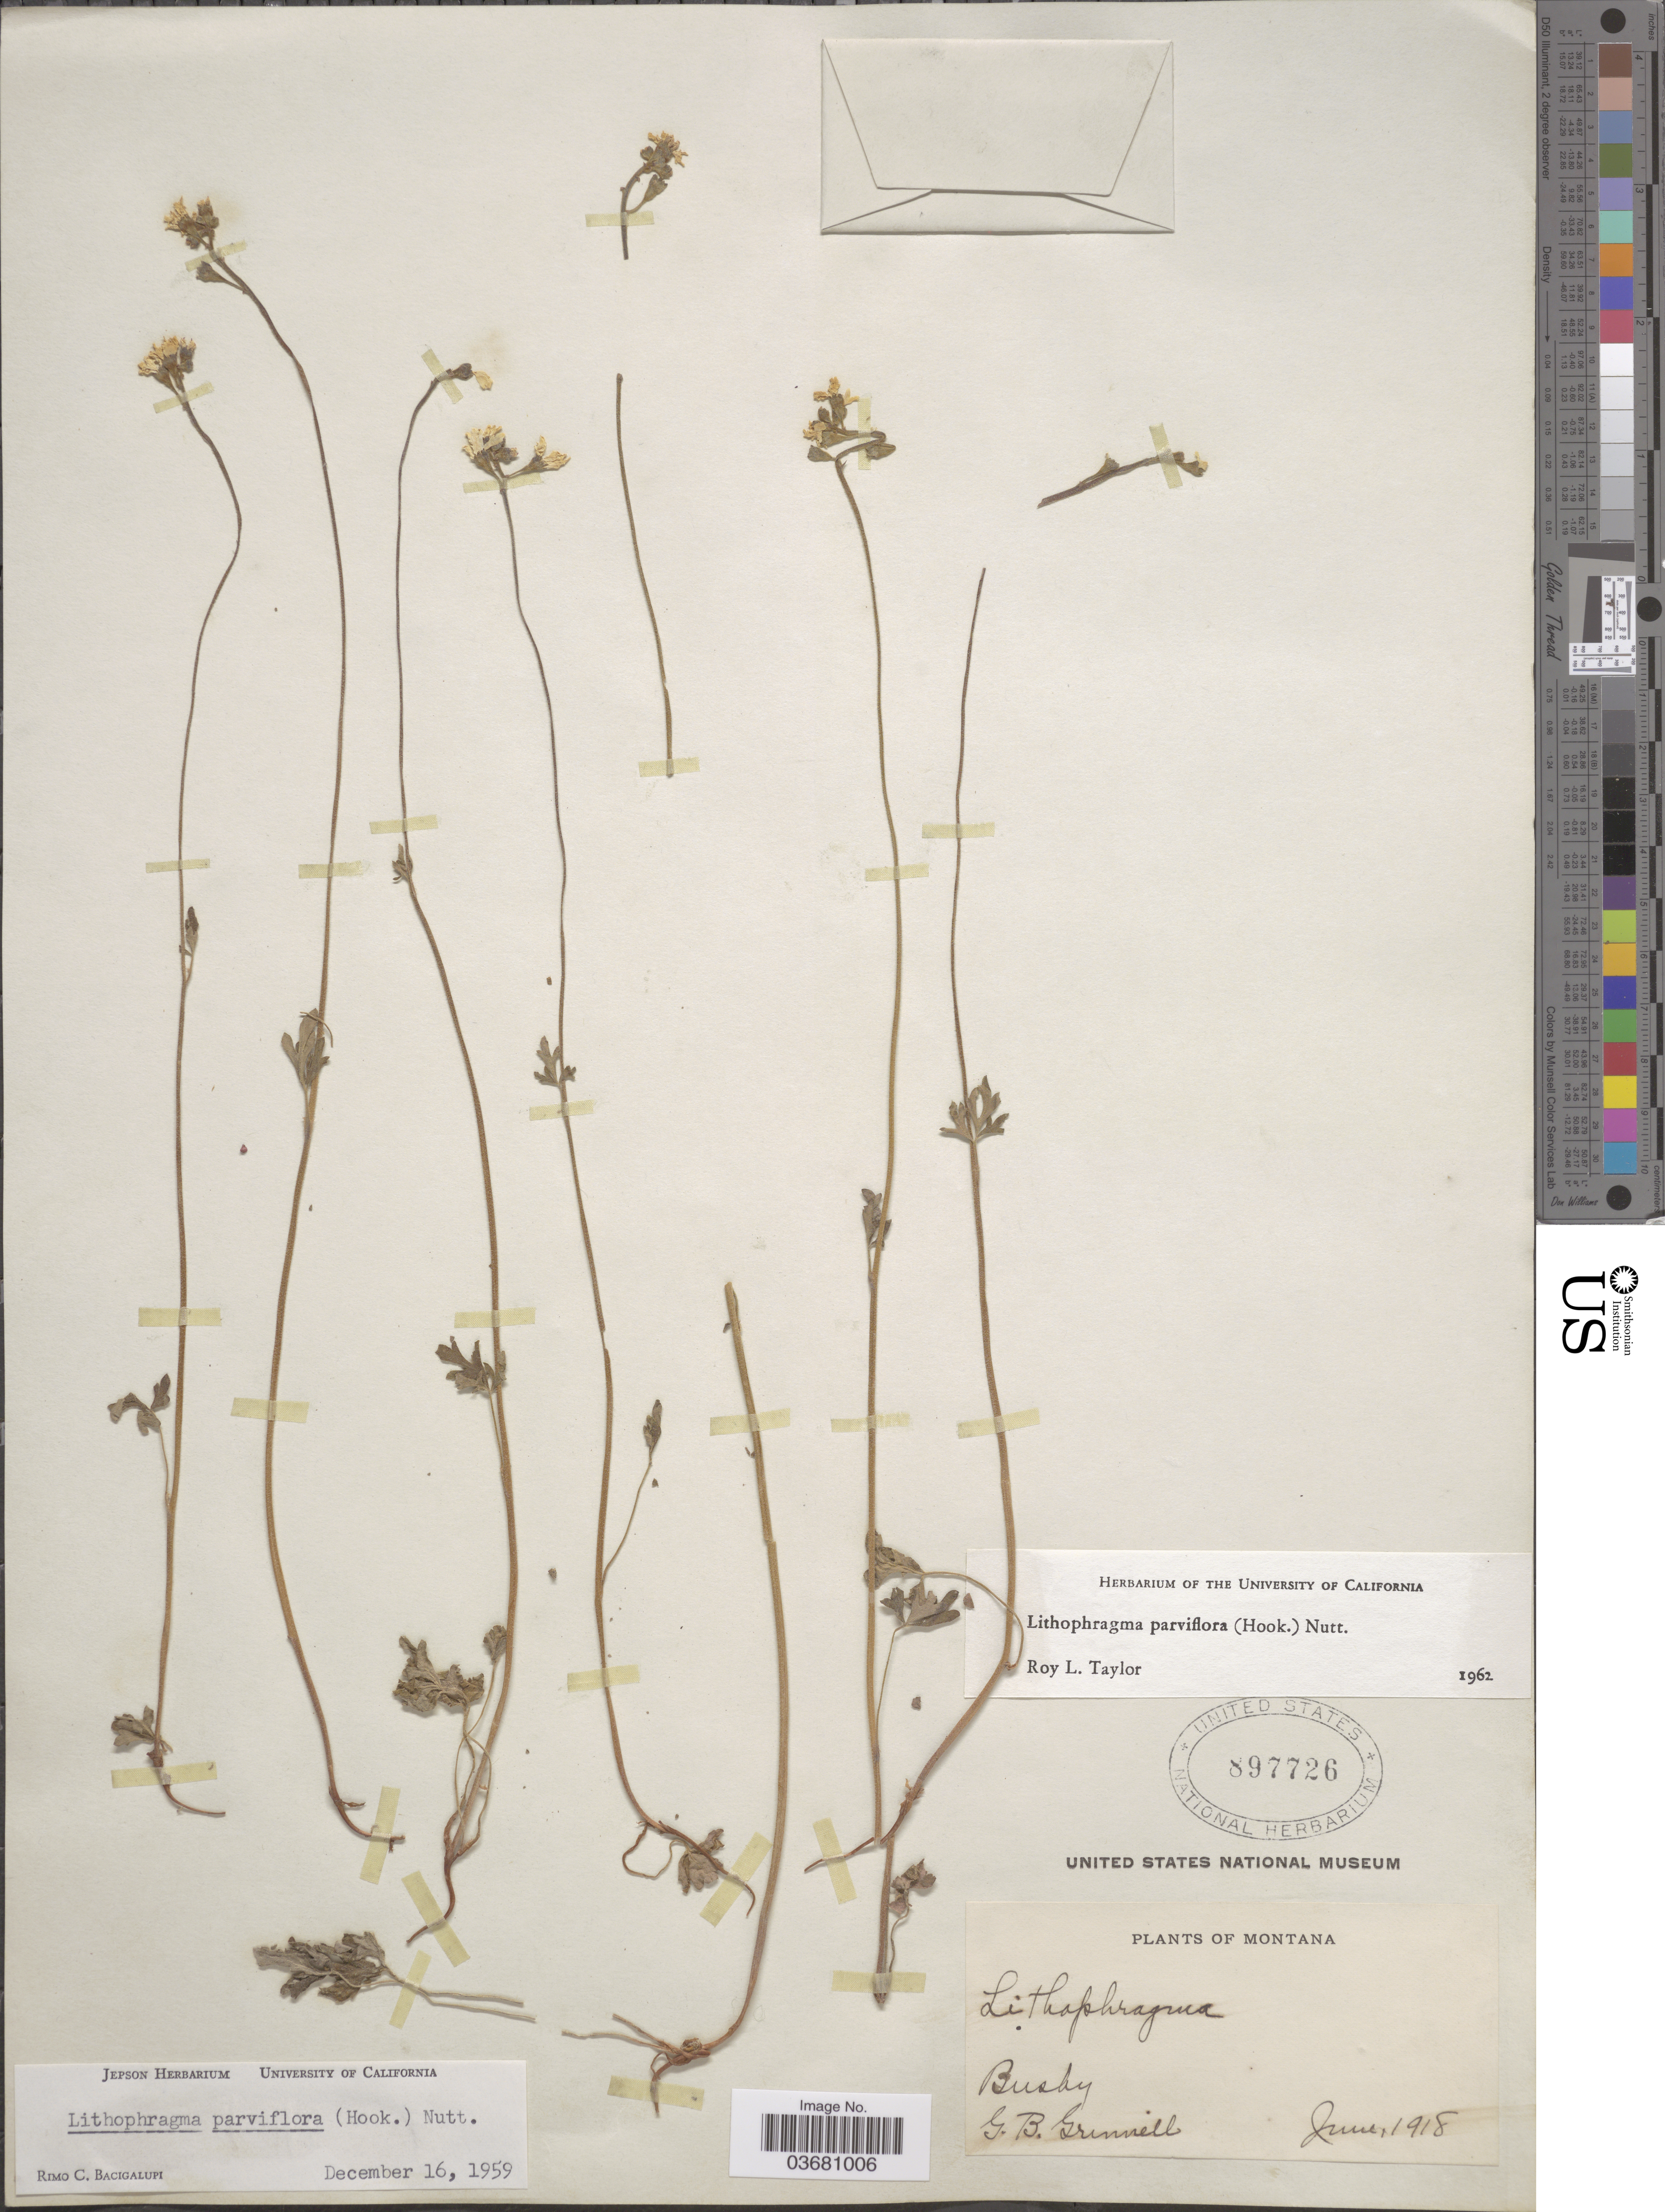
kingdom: Plantae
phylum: Tracheophyta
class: Magnoliopsida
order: Saxifragales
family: Saxifragaceae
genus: Lithophragma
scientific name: Lithophragma parviflorum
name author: (Hook.) Nutt.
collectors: G. Grinnell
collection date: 1918-06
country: United States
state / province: Montana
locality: Bushy.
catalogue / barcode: US 897726